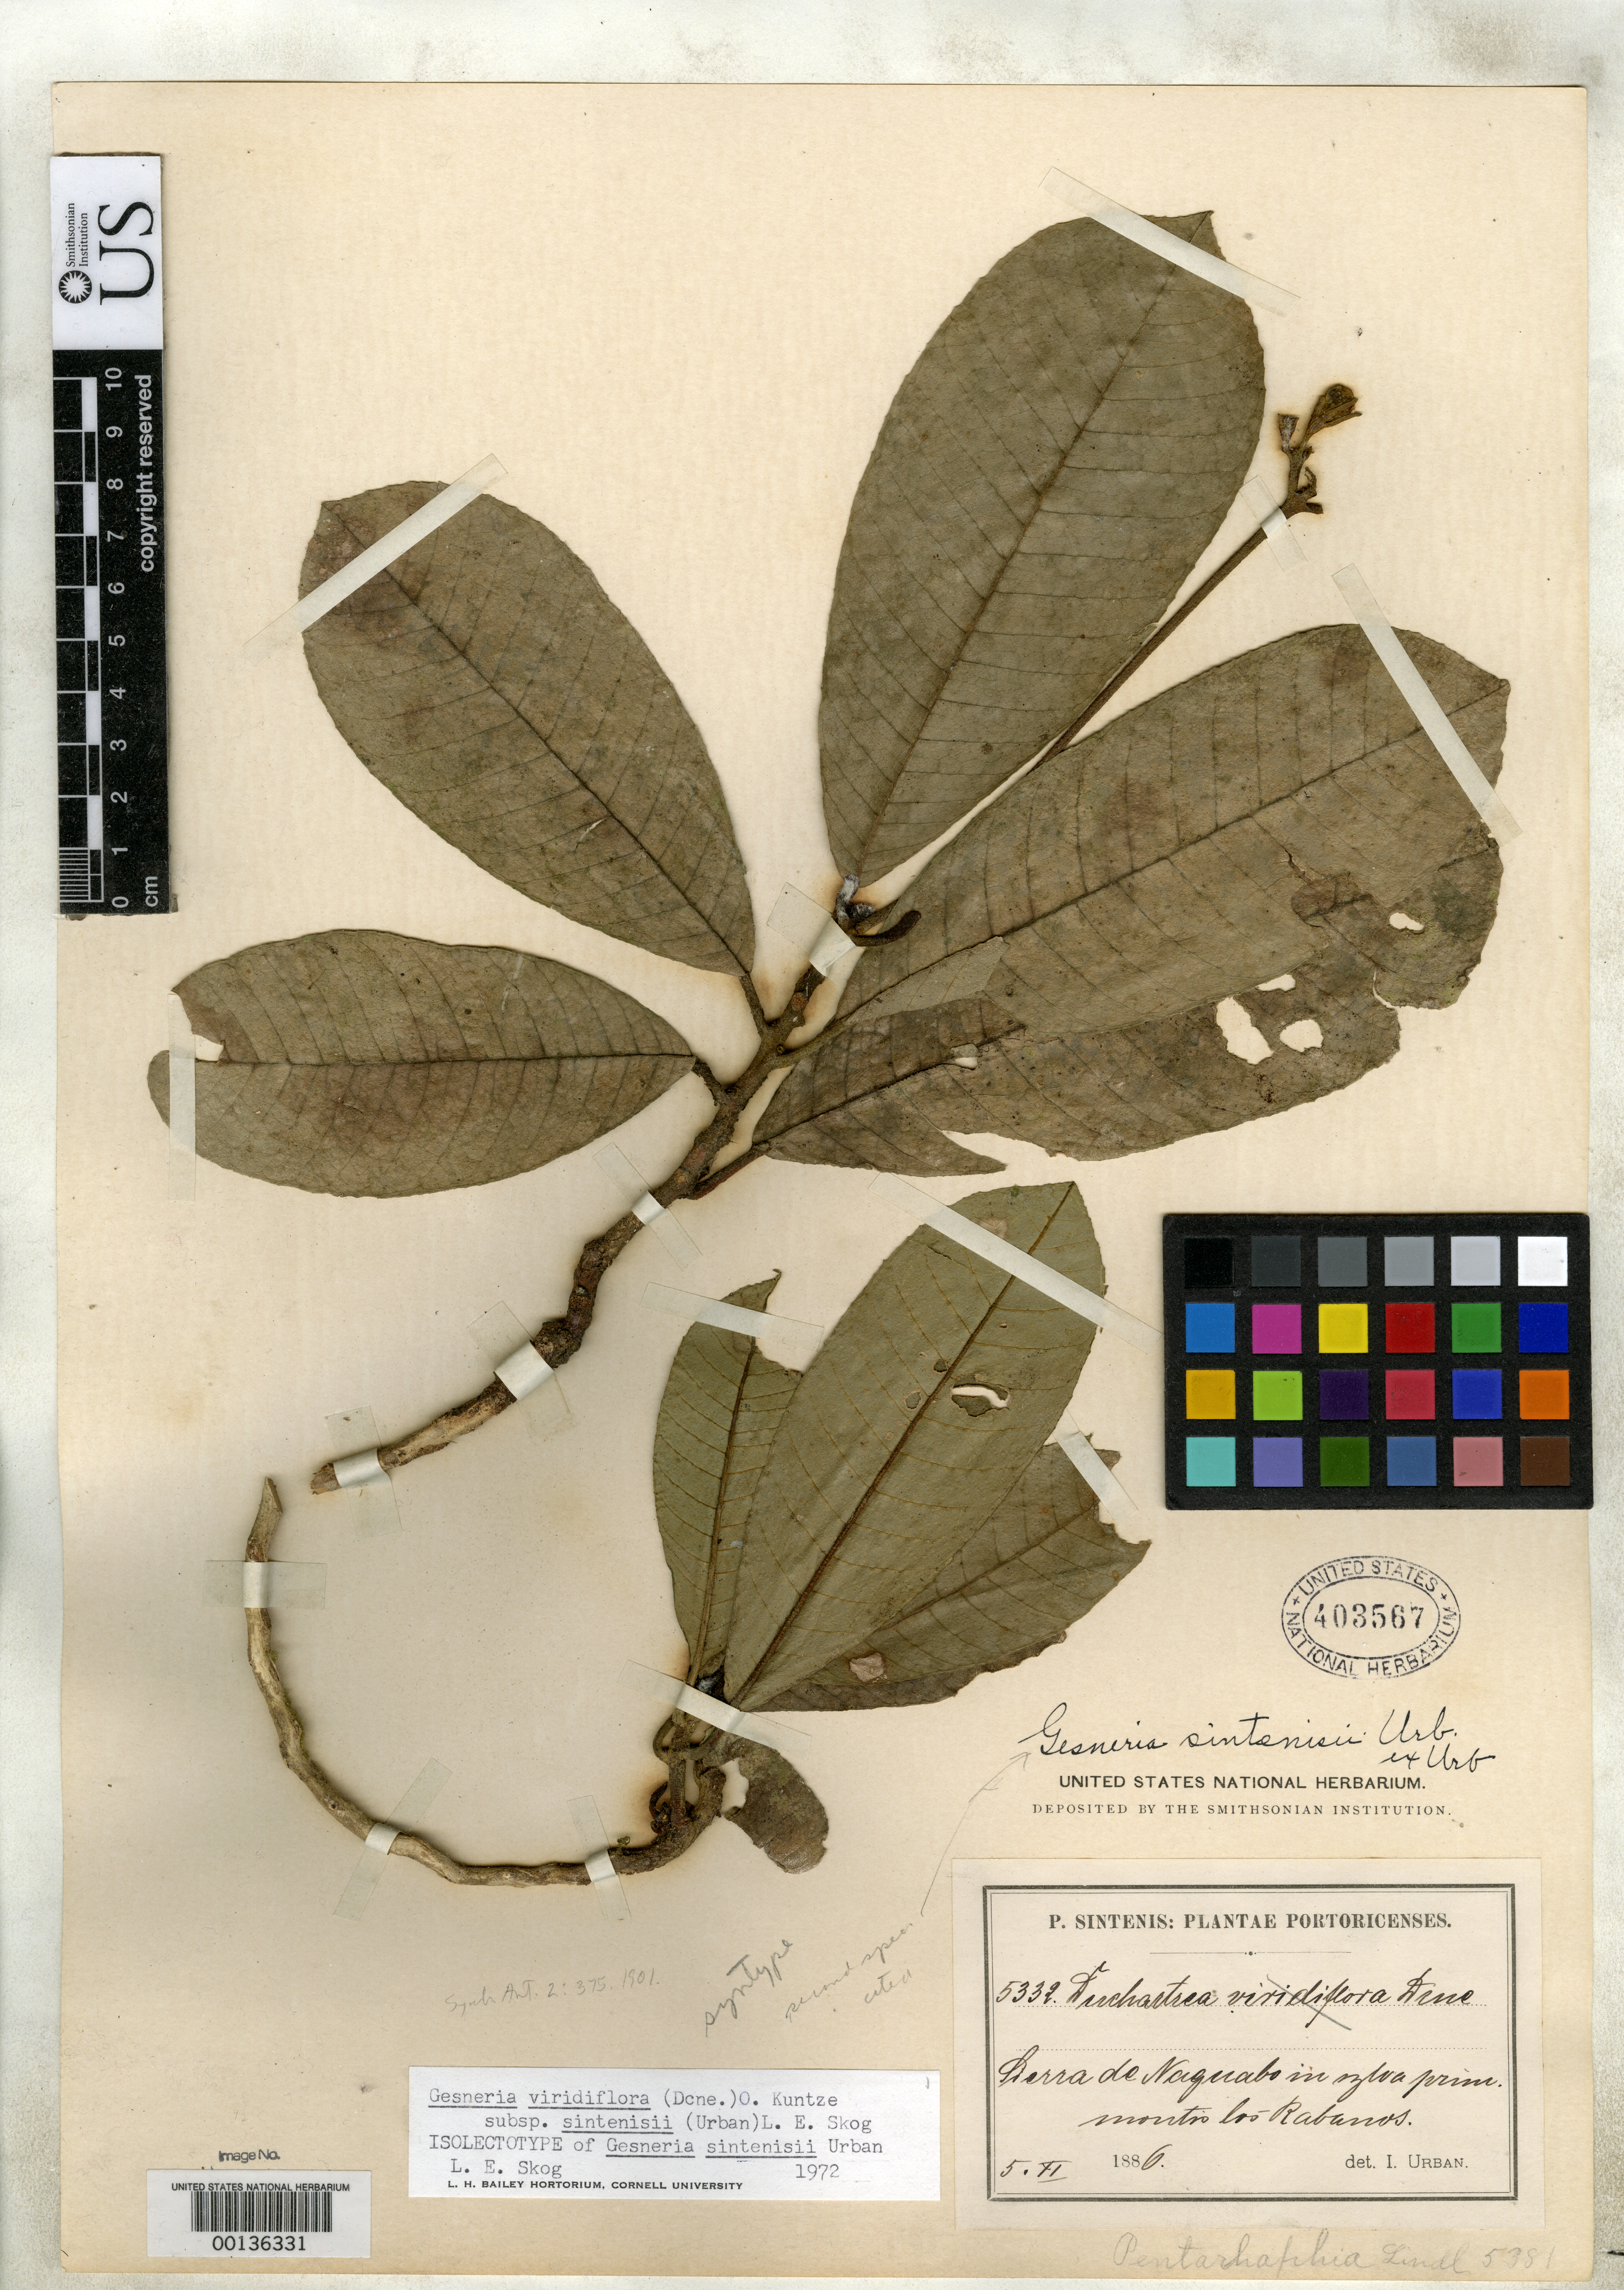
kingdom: Plantae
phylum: Tracheophyta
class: Magnoliopsida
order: Lamiales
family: Gesneriaceae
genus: Gesneria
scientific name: Gesneria sintenisii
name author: Urb.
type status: Isolectotype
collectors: P. Sintenis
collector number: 5332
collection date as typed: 05 Nov 1886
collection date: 1886-11-05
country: Puerto Rico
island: Greater Antilles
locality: Sierra de Naquabo, Montis Los Rabanos.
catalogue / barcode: US 403567